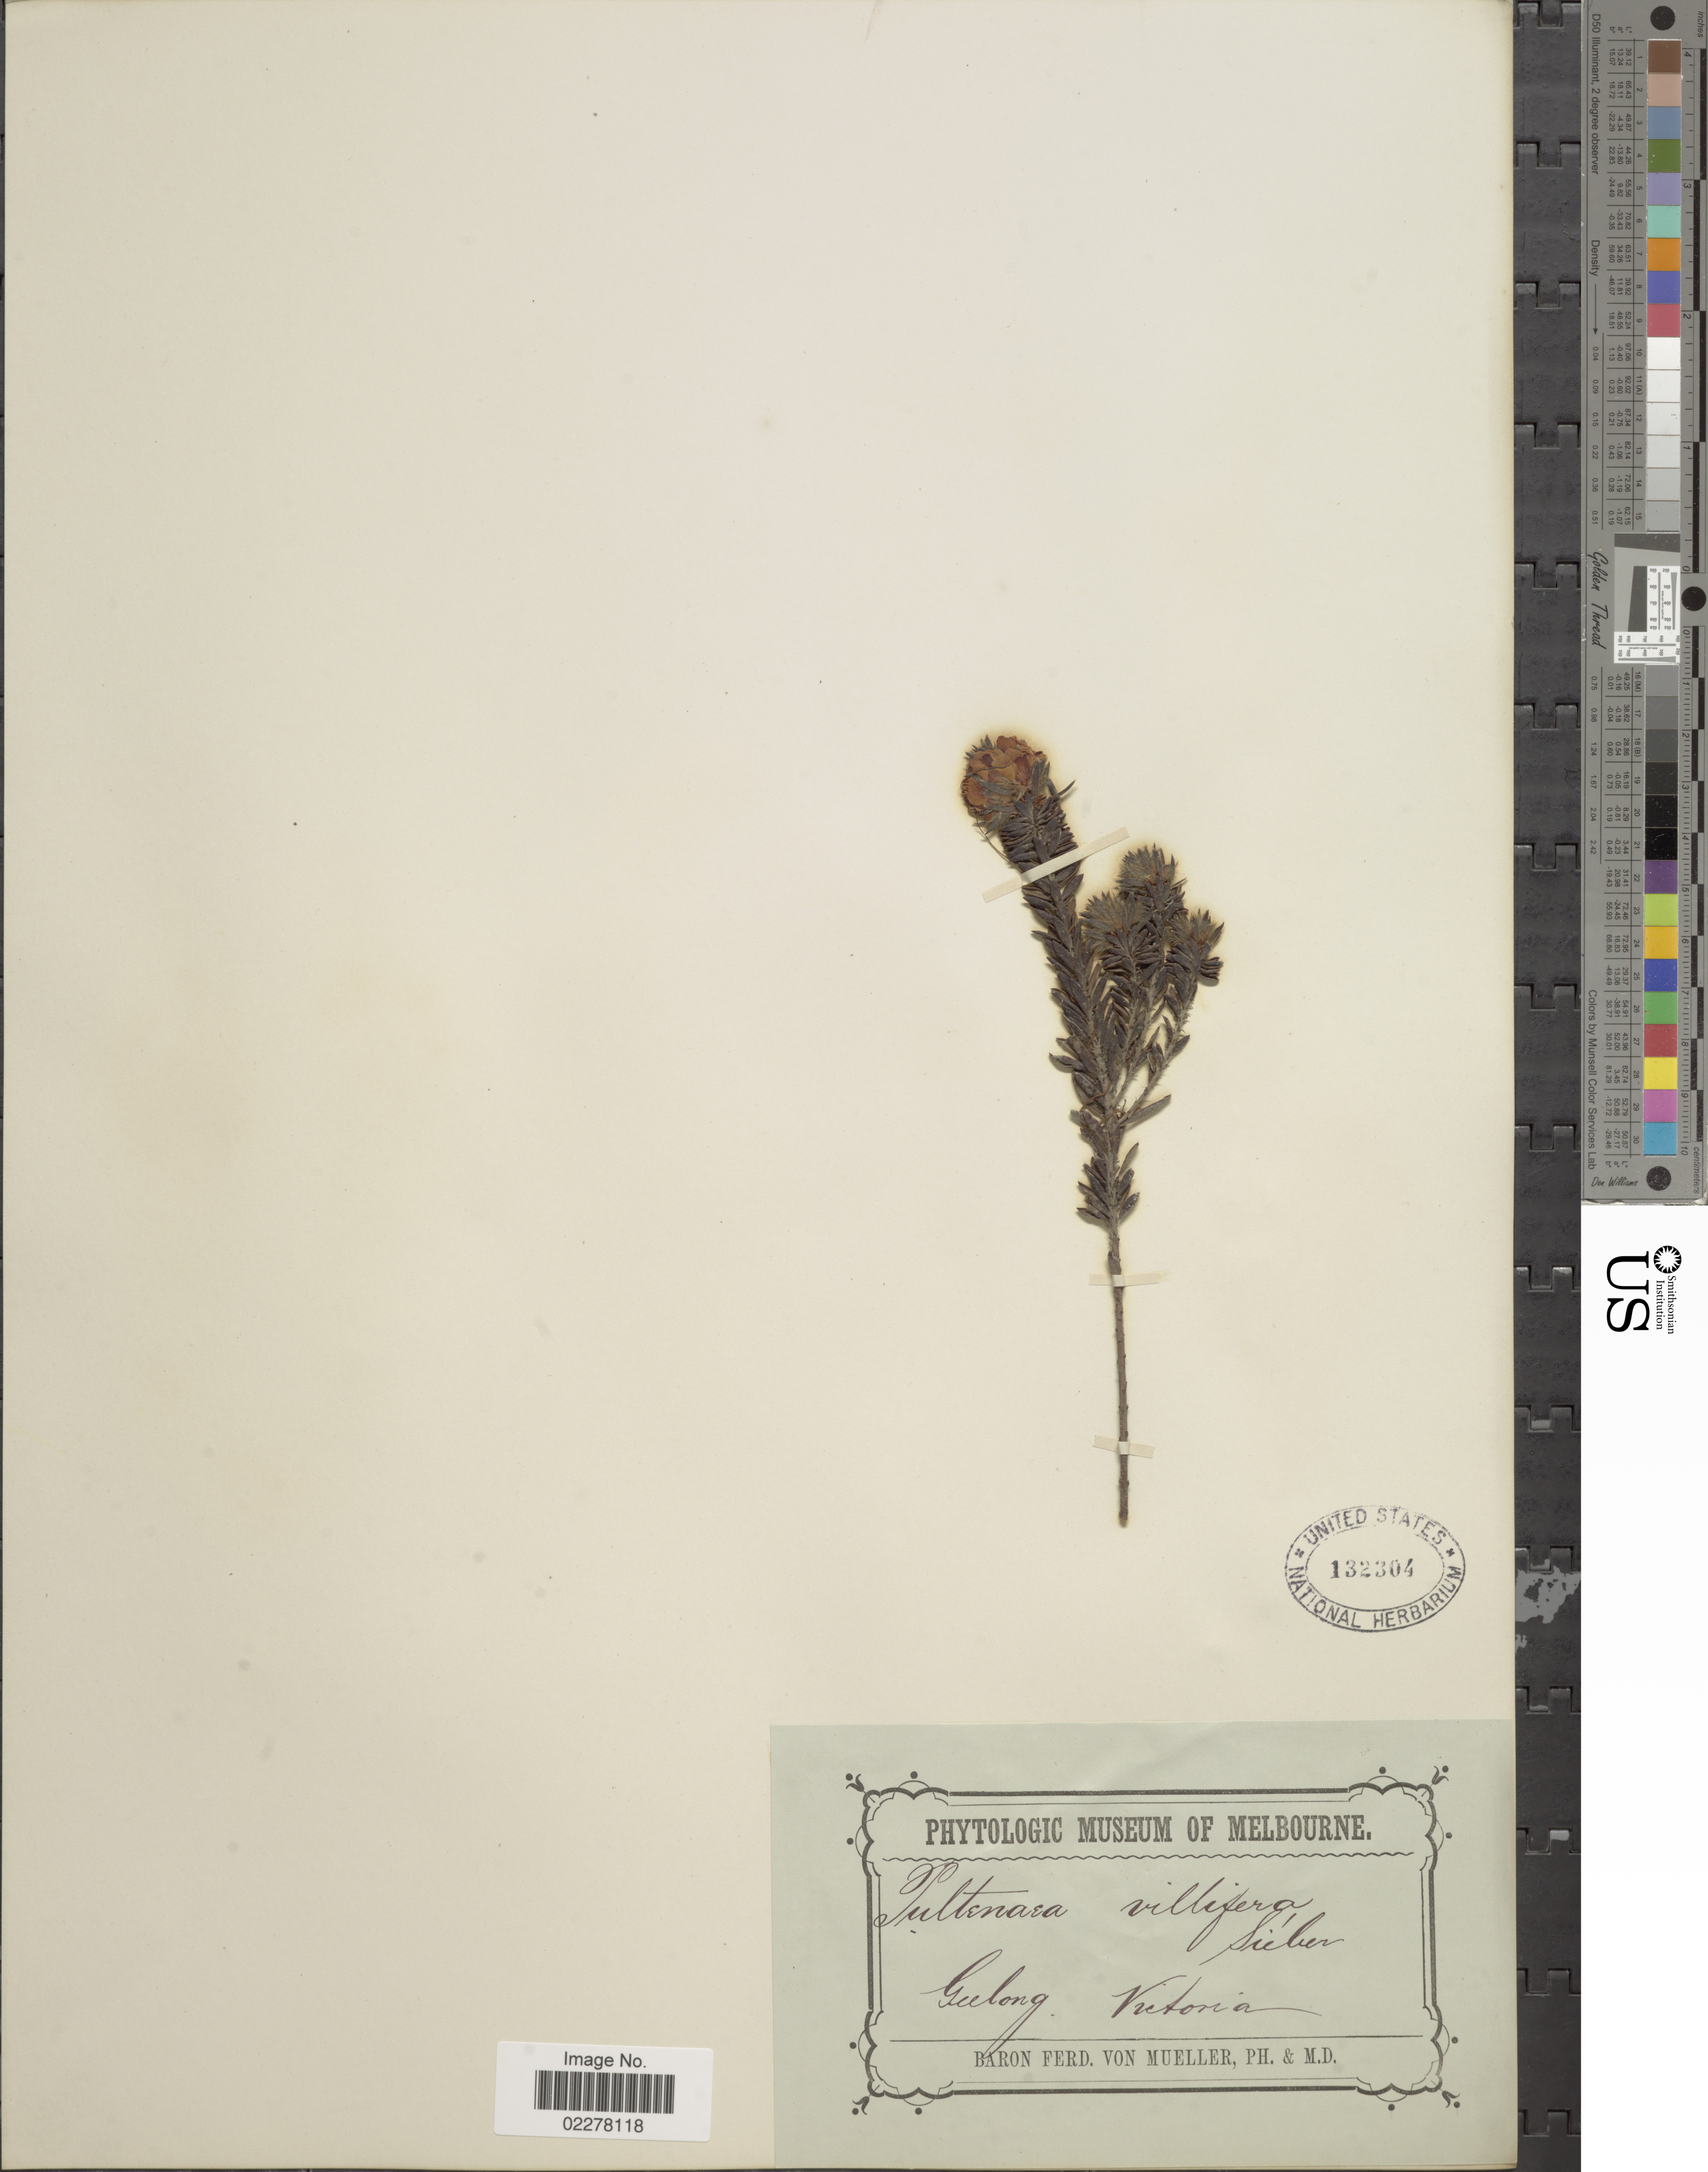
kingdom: Plantae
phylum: Tracheophyta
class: Magnoliopsida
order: Fabales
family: Fabaceae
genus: Pultenaea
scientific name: Pultenaea villifera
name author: DC.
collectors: F. von Mueller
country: Australia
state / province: Victoria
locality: Gulong, Victoria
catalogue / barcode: US 132304